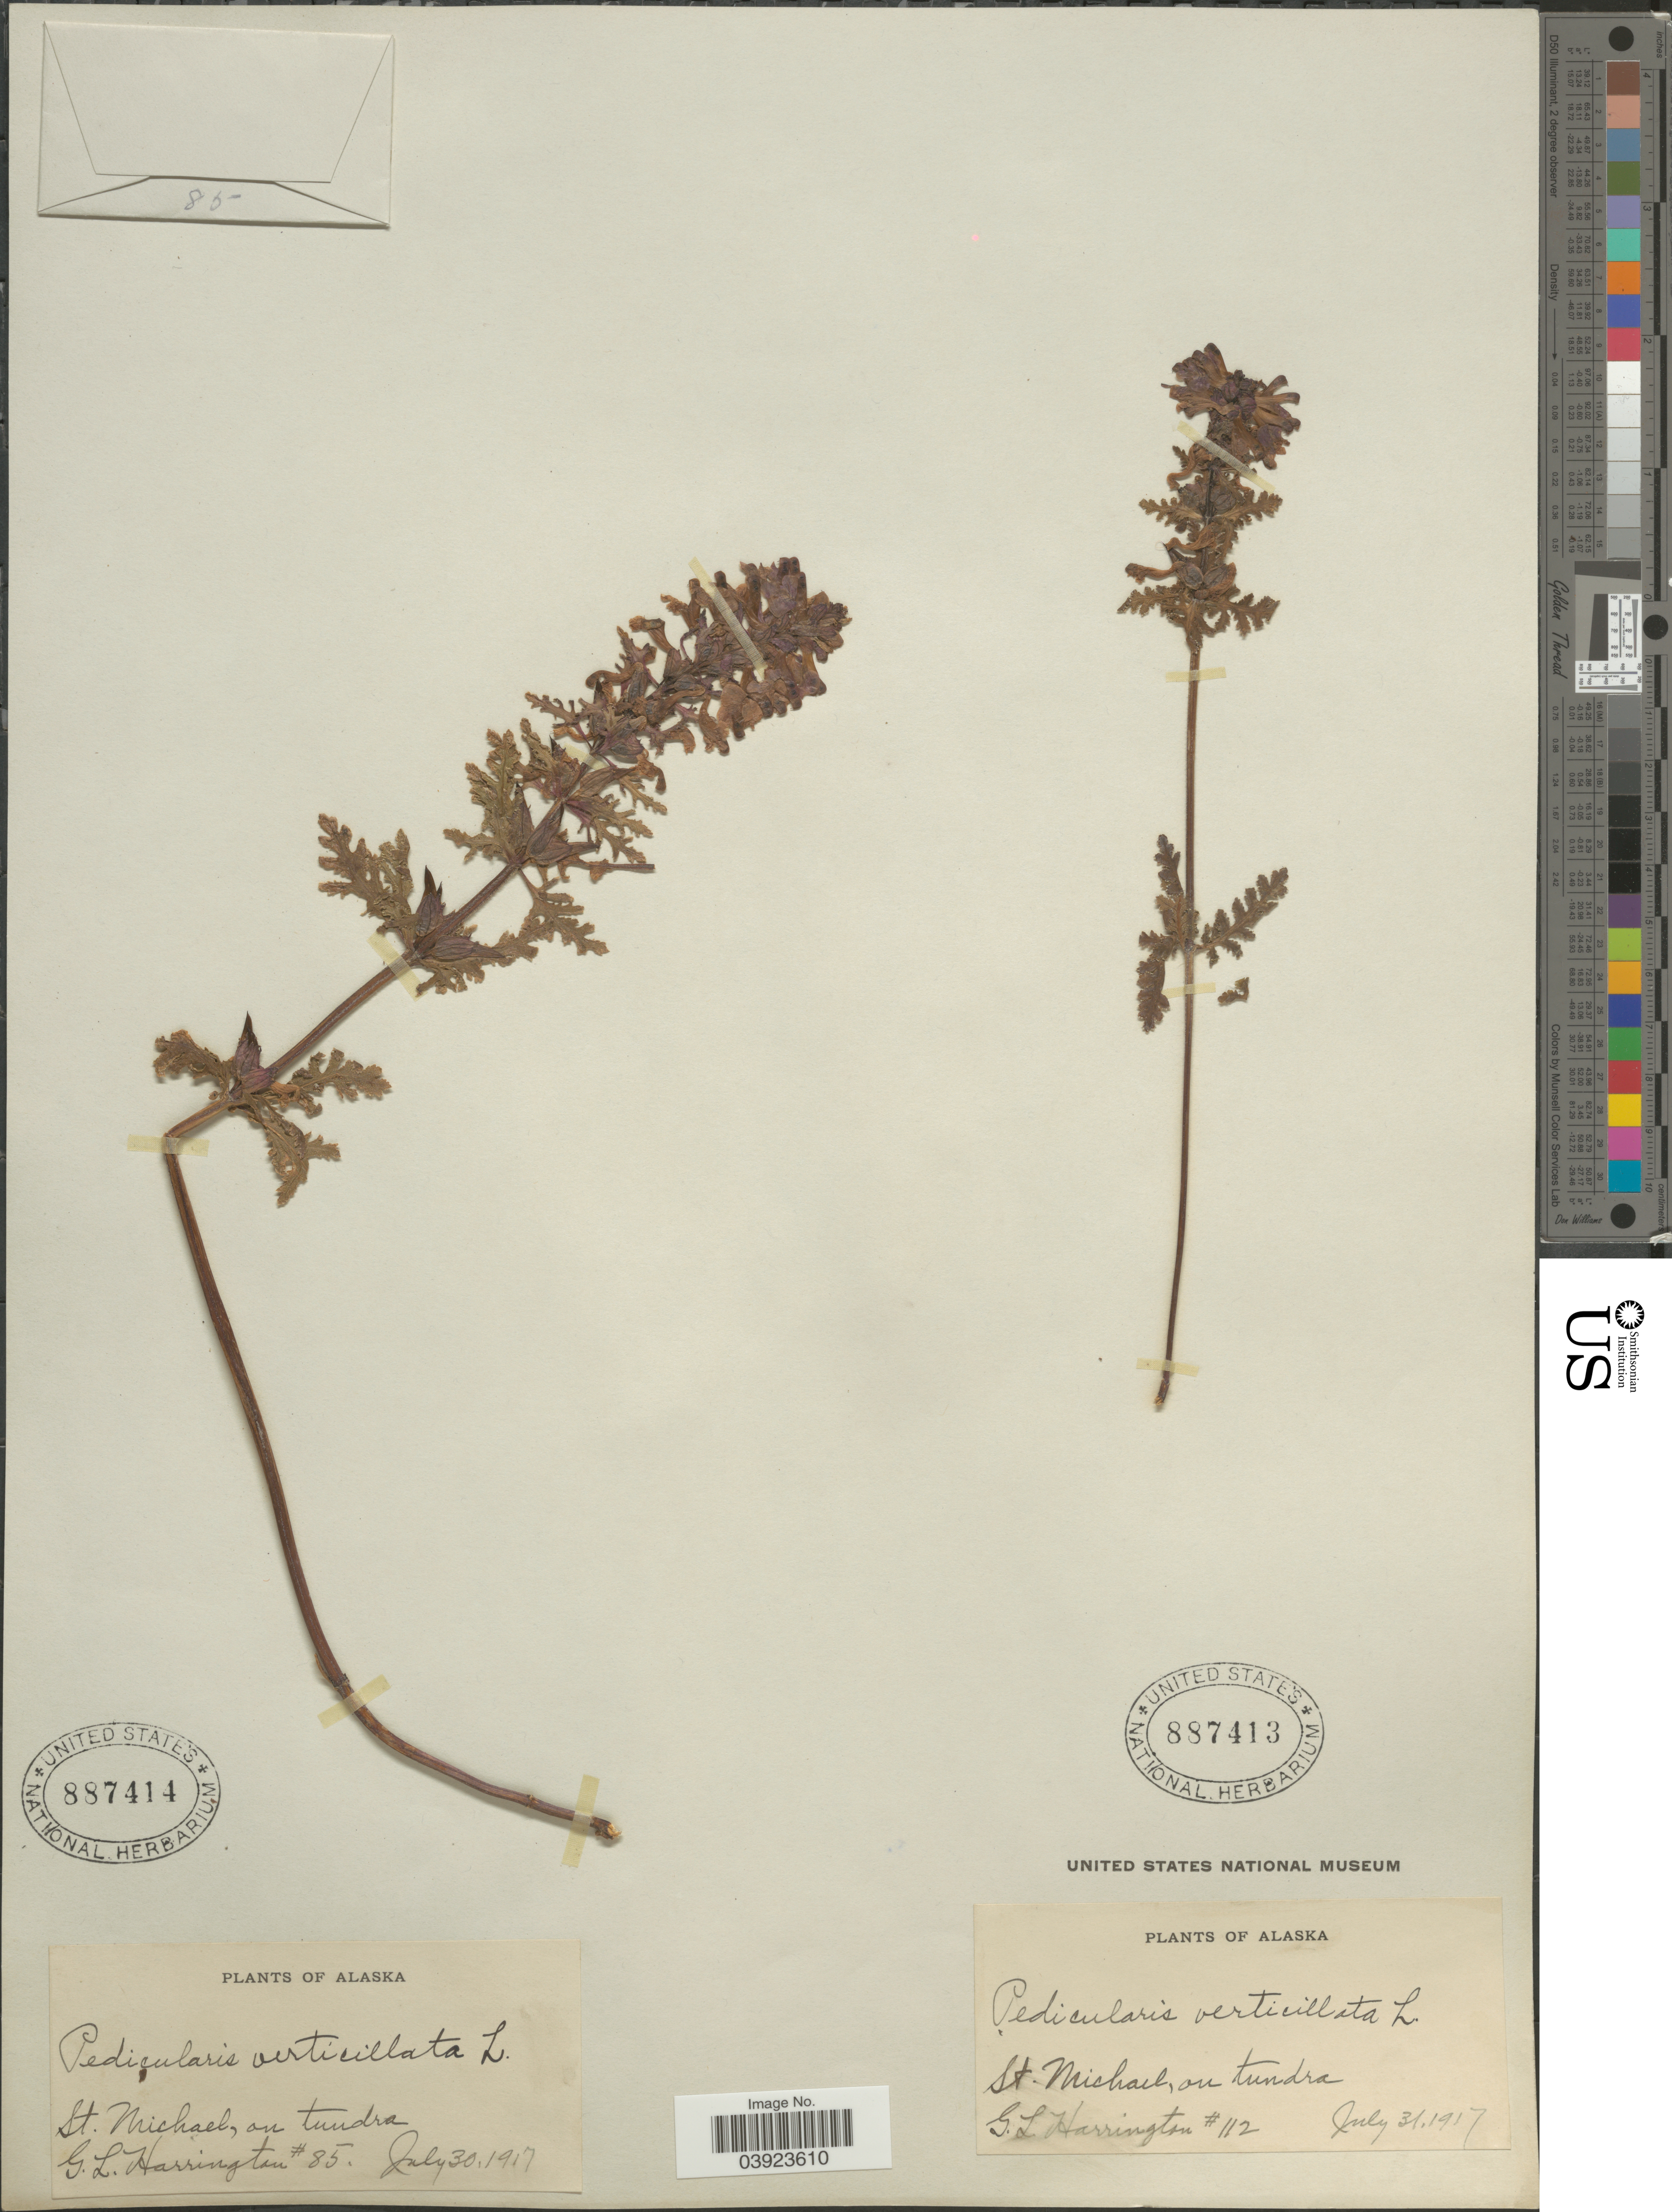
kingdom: Plantae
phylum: Tracheophyta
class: Magnoliopsida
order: Lamiales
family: Orobanchaceae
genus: Pedicularis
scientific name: Pedicularis verticillata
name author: L.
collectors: G. Harrington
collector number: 85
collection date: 1917-07-30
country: United States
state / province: Alaska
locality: St. Michael, on tundra.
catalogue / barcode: US 887414